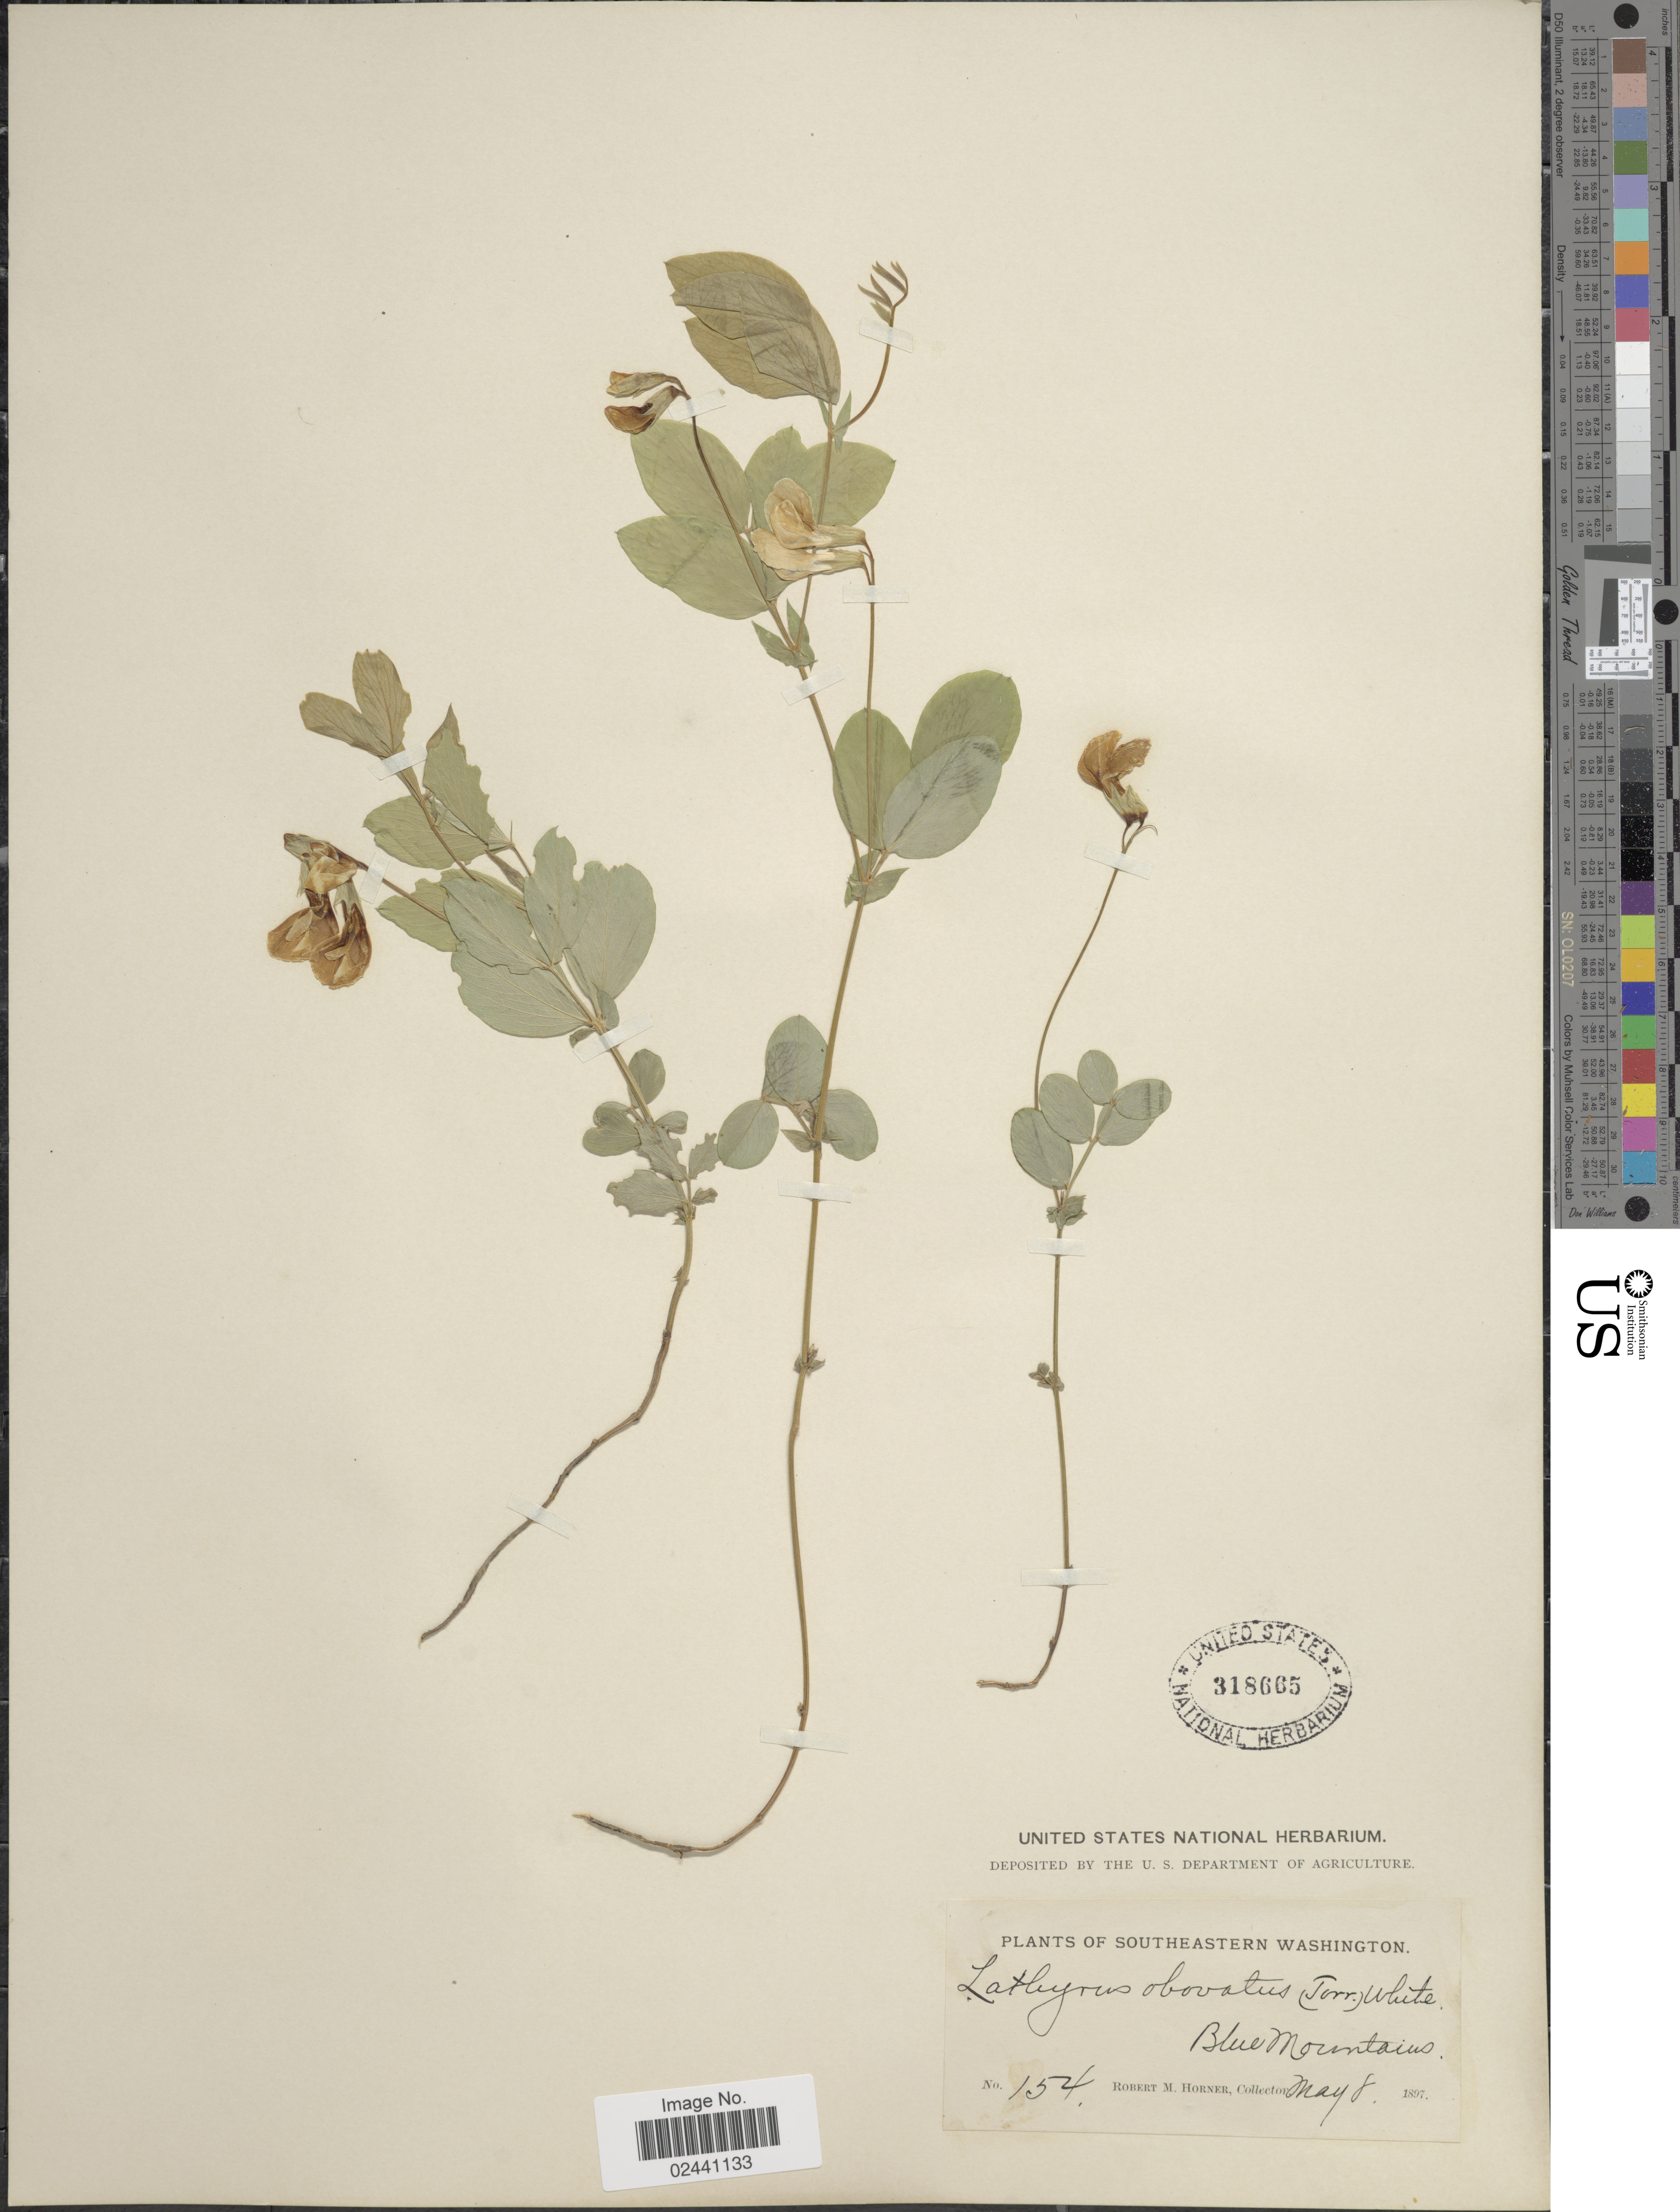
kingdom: Plantae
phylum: Tracheophyta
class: Magnoliopsida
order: Fabales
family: Fabaceae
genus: Lathyrus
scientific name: Lathyrus nevadensis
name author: S. Watson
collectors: R. Horner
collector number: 154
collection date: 1897-05-08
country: United States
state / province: Washington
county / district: Clallam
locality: Southeastern Washington. Blue Mountains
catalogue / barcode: US 318665